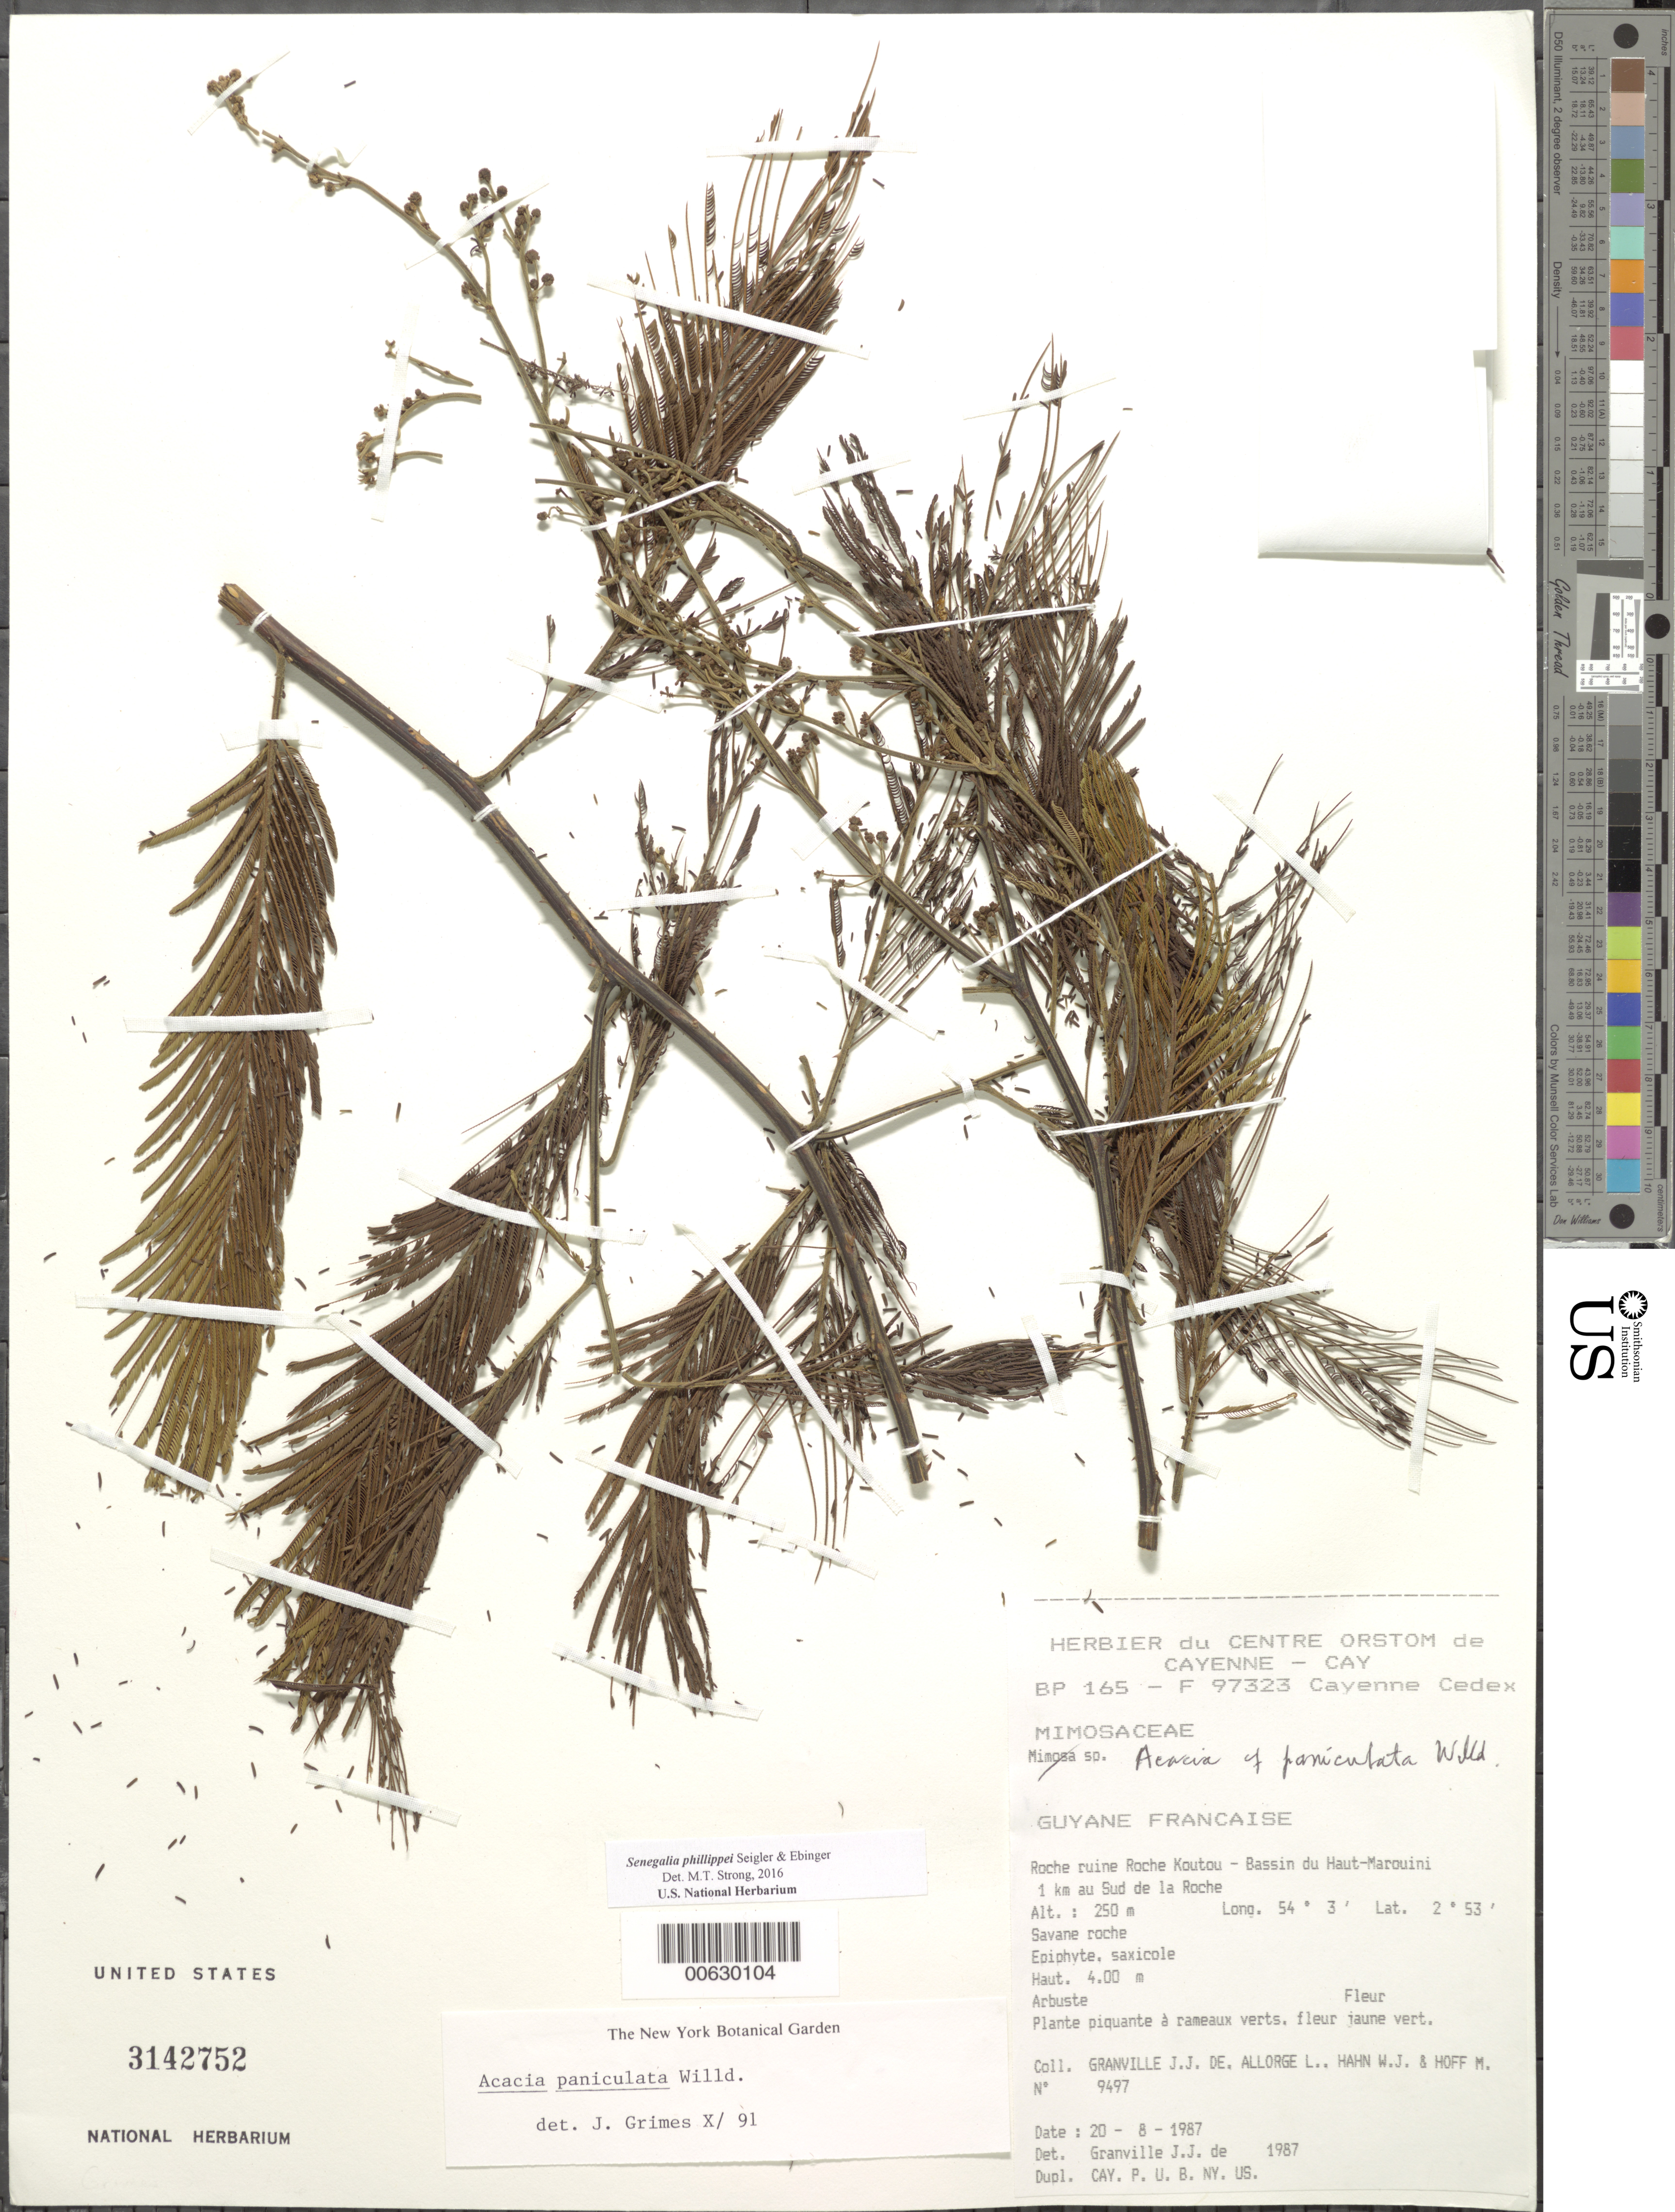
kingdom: Plantae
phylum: Tracheophyta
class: Magnoliopsida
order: Fabales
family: Fabaceae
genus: Senegalia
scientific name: Senegalia phillippei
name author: Seigler & Ebinger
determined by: Strong, M. T., (US), Smithsonian Institution - National Museum of Natural History (UNITED STATES)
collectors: J.-J. de Granville, L. Allorge, W. J. Hahn & M. Hoff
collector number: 9497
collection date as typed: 20-Aug-87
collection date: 1987-08-20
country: French Guiana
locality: Roche Koutou, Bassin du Haut-Marouini, 1 km au Sud de la Roche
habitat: Savane roche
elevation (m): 250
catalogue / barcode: US 3142752